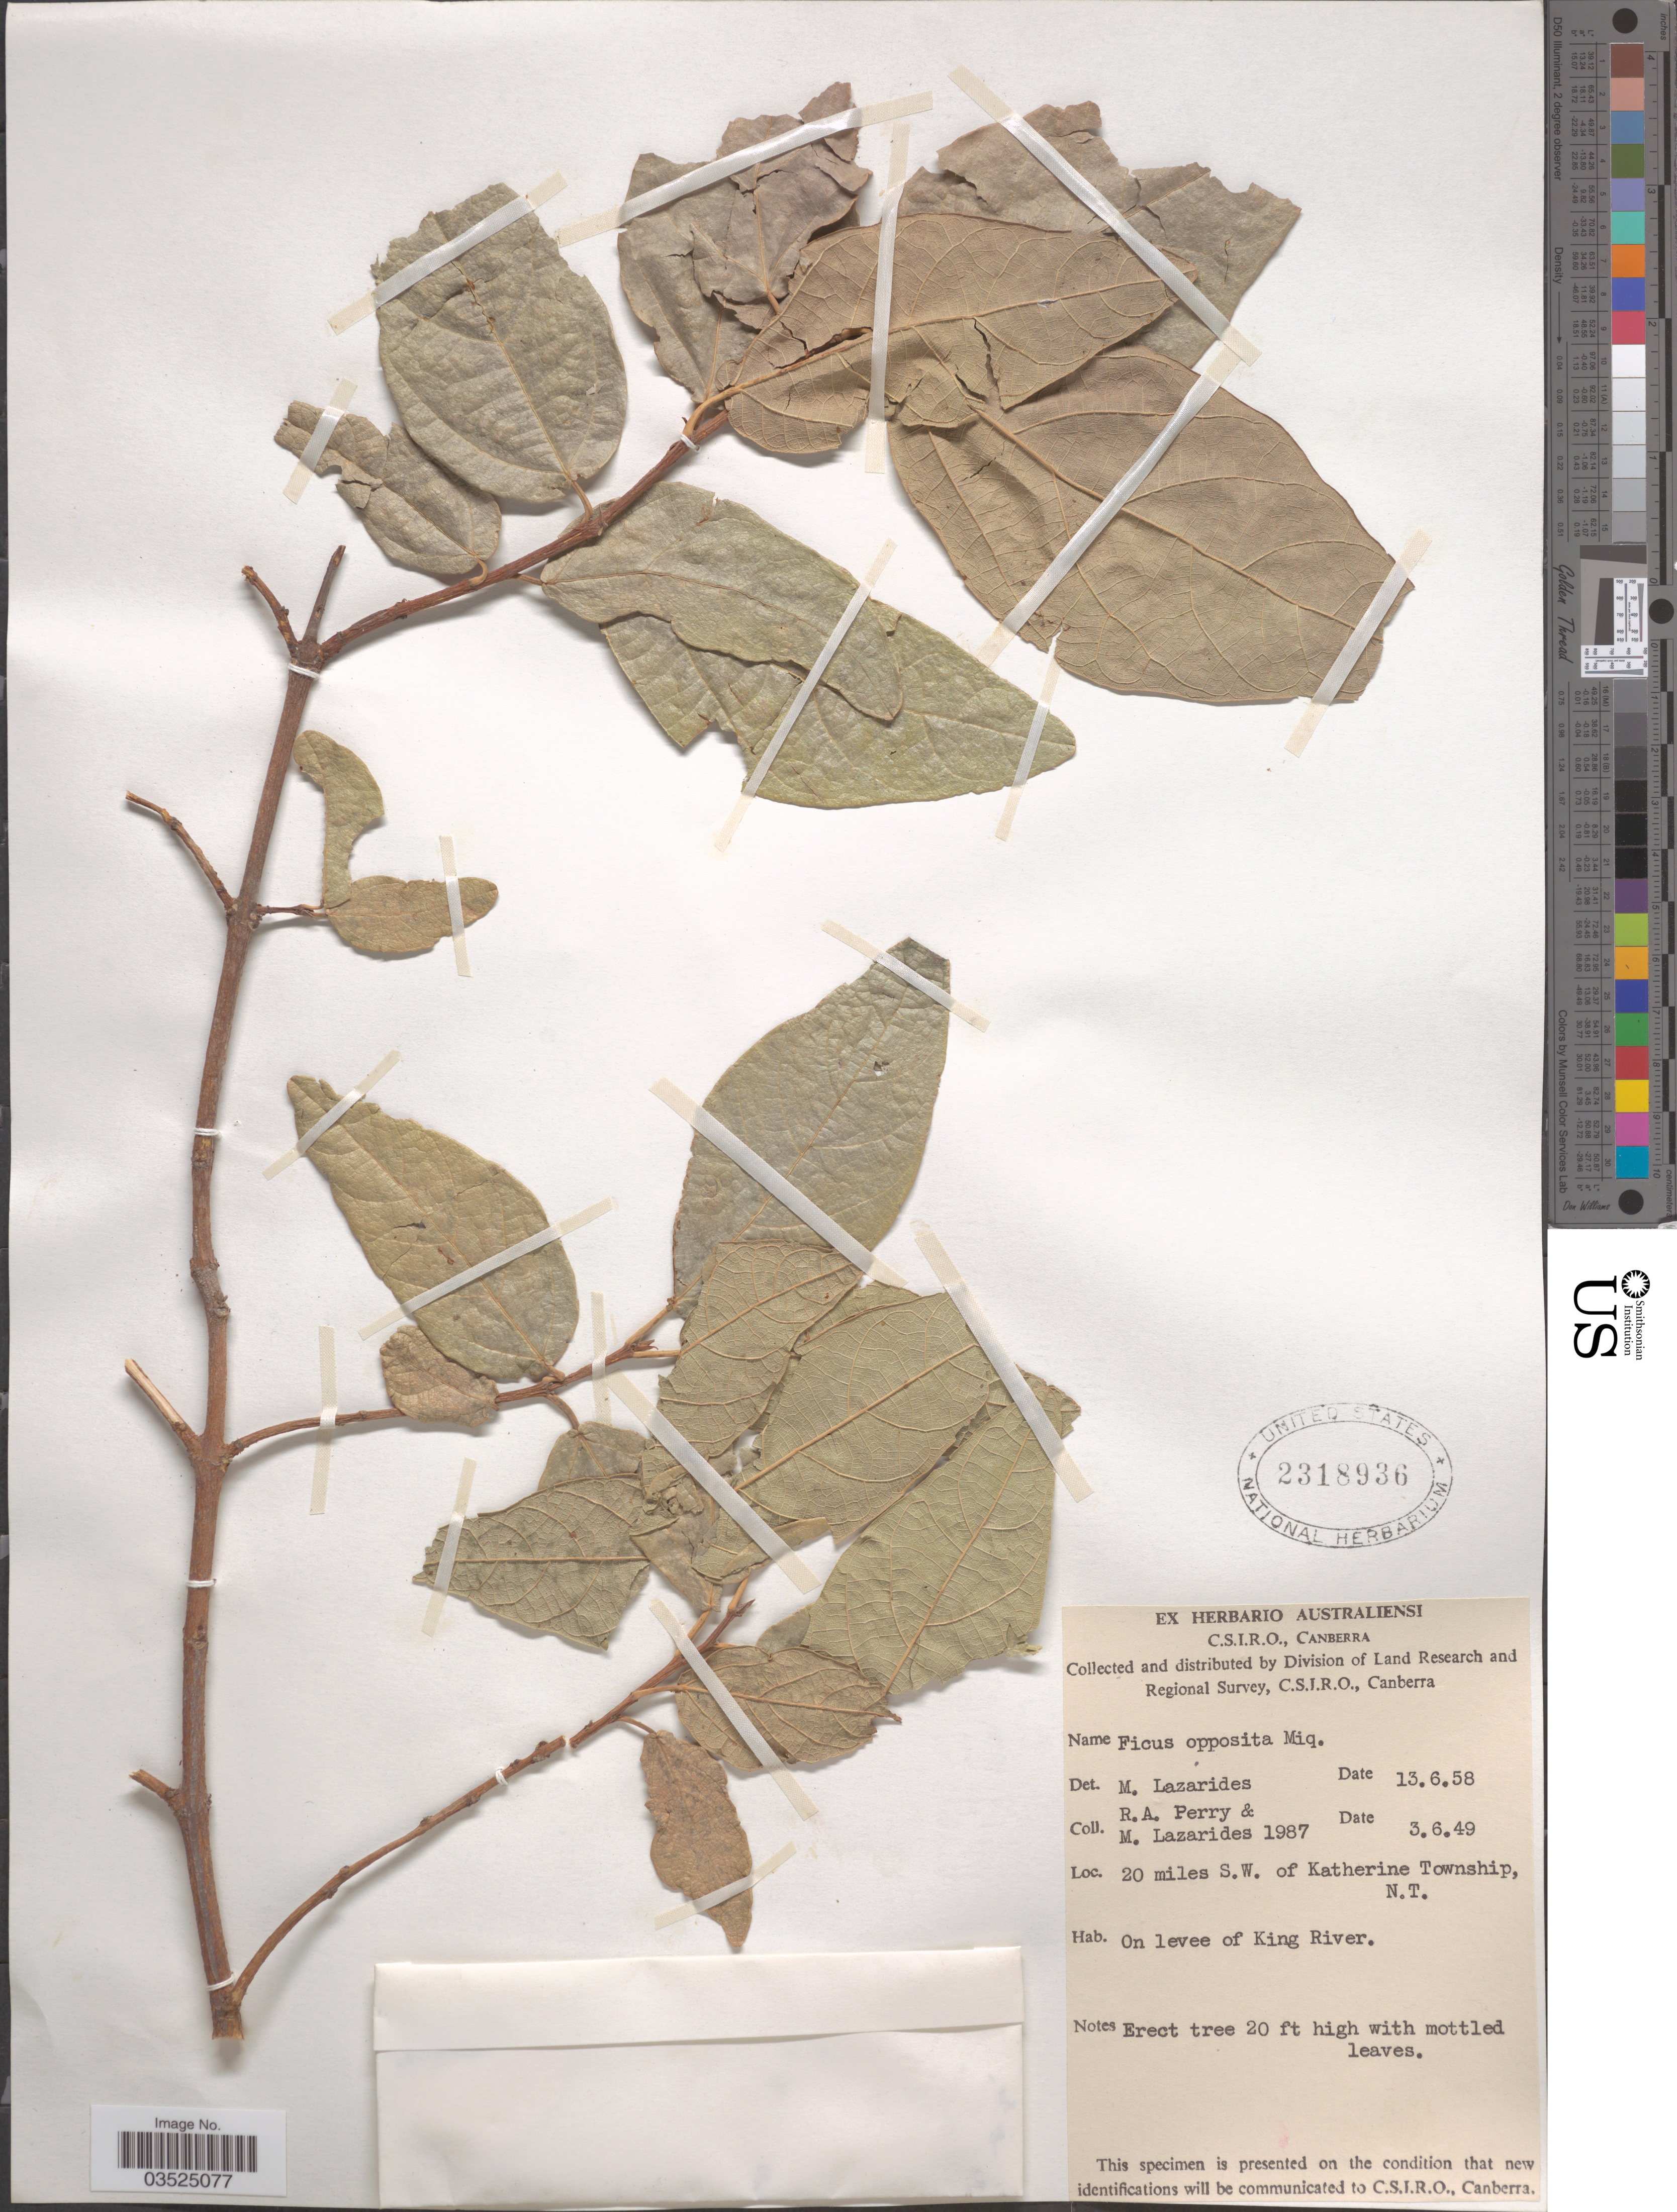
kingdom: Plantae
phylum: Tracheophyta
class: Magnoliopsida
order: Rosales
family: Moraceae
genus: Ficus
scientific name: Ficus opposita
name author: Miq.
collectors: Perry, R. A. & M. Lazarides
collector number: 1987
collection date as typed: Transcribed d/m/y: 3/6/49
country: Australia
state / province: Northern Territory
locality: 20 miles S.W. of Katherine Township, N.T. On levee of King River.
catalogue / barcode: US 2318936